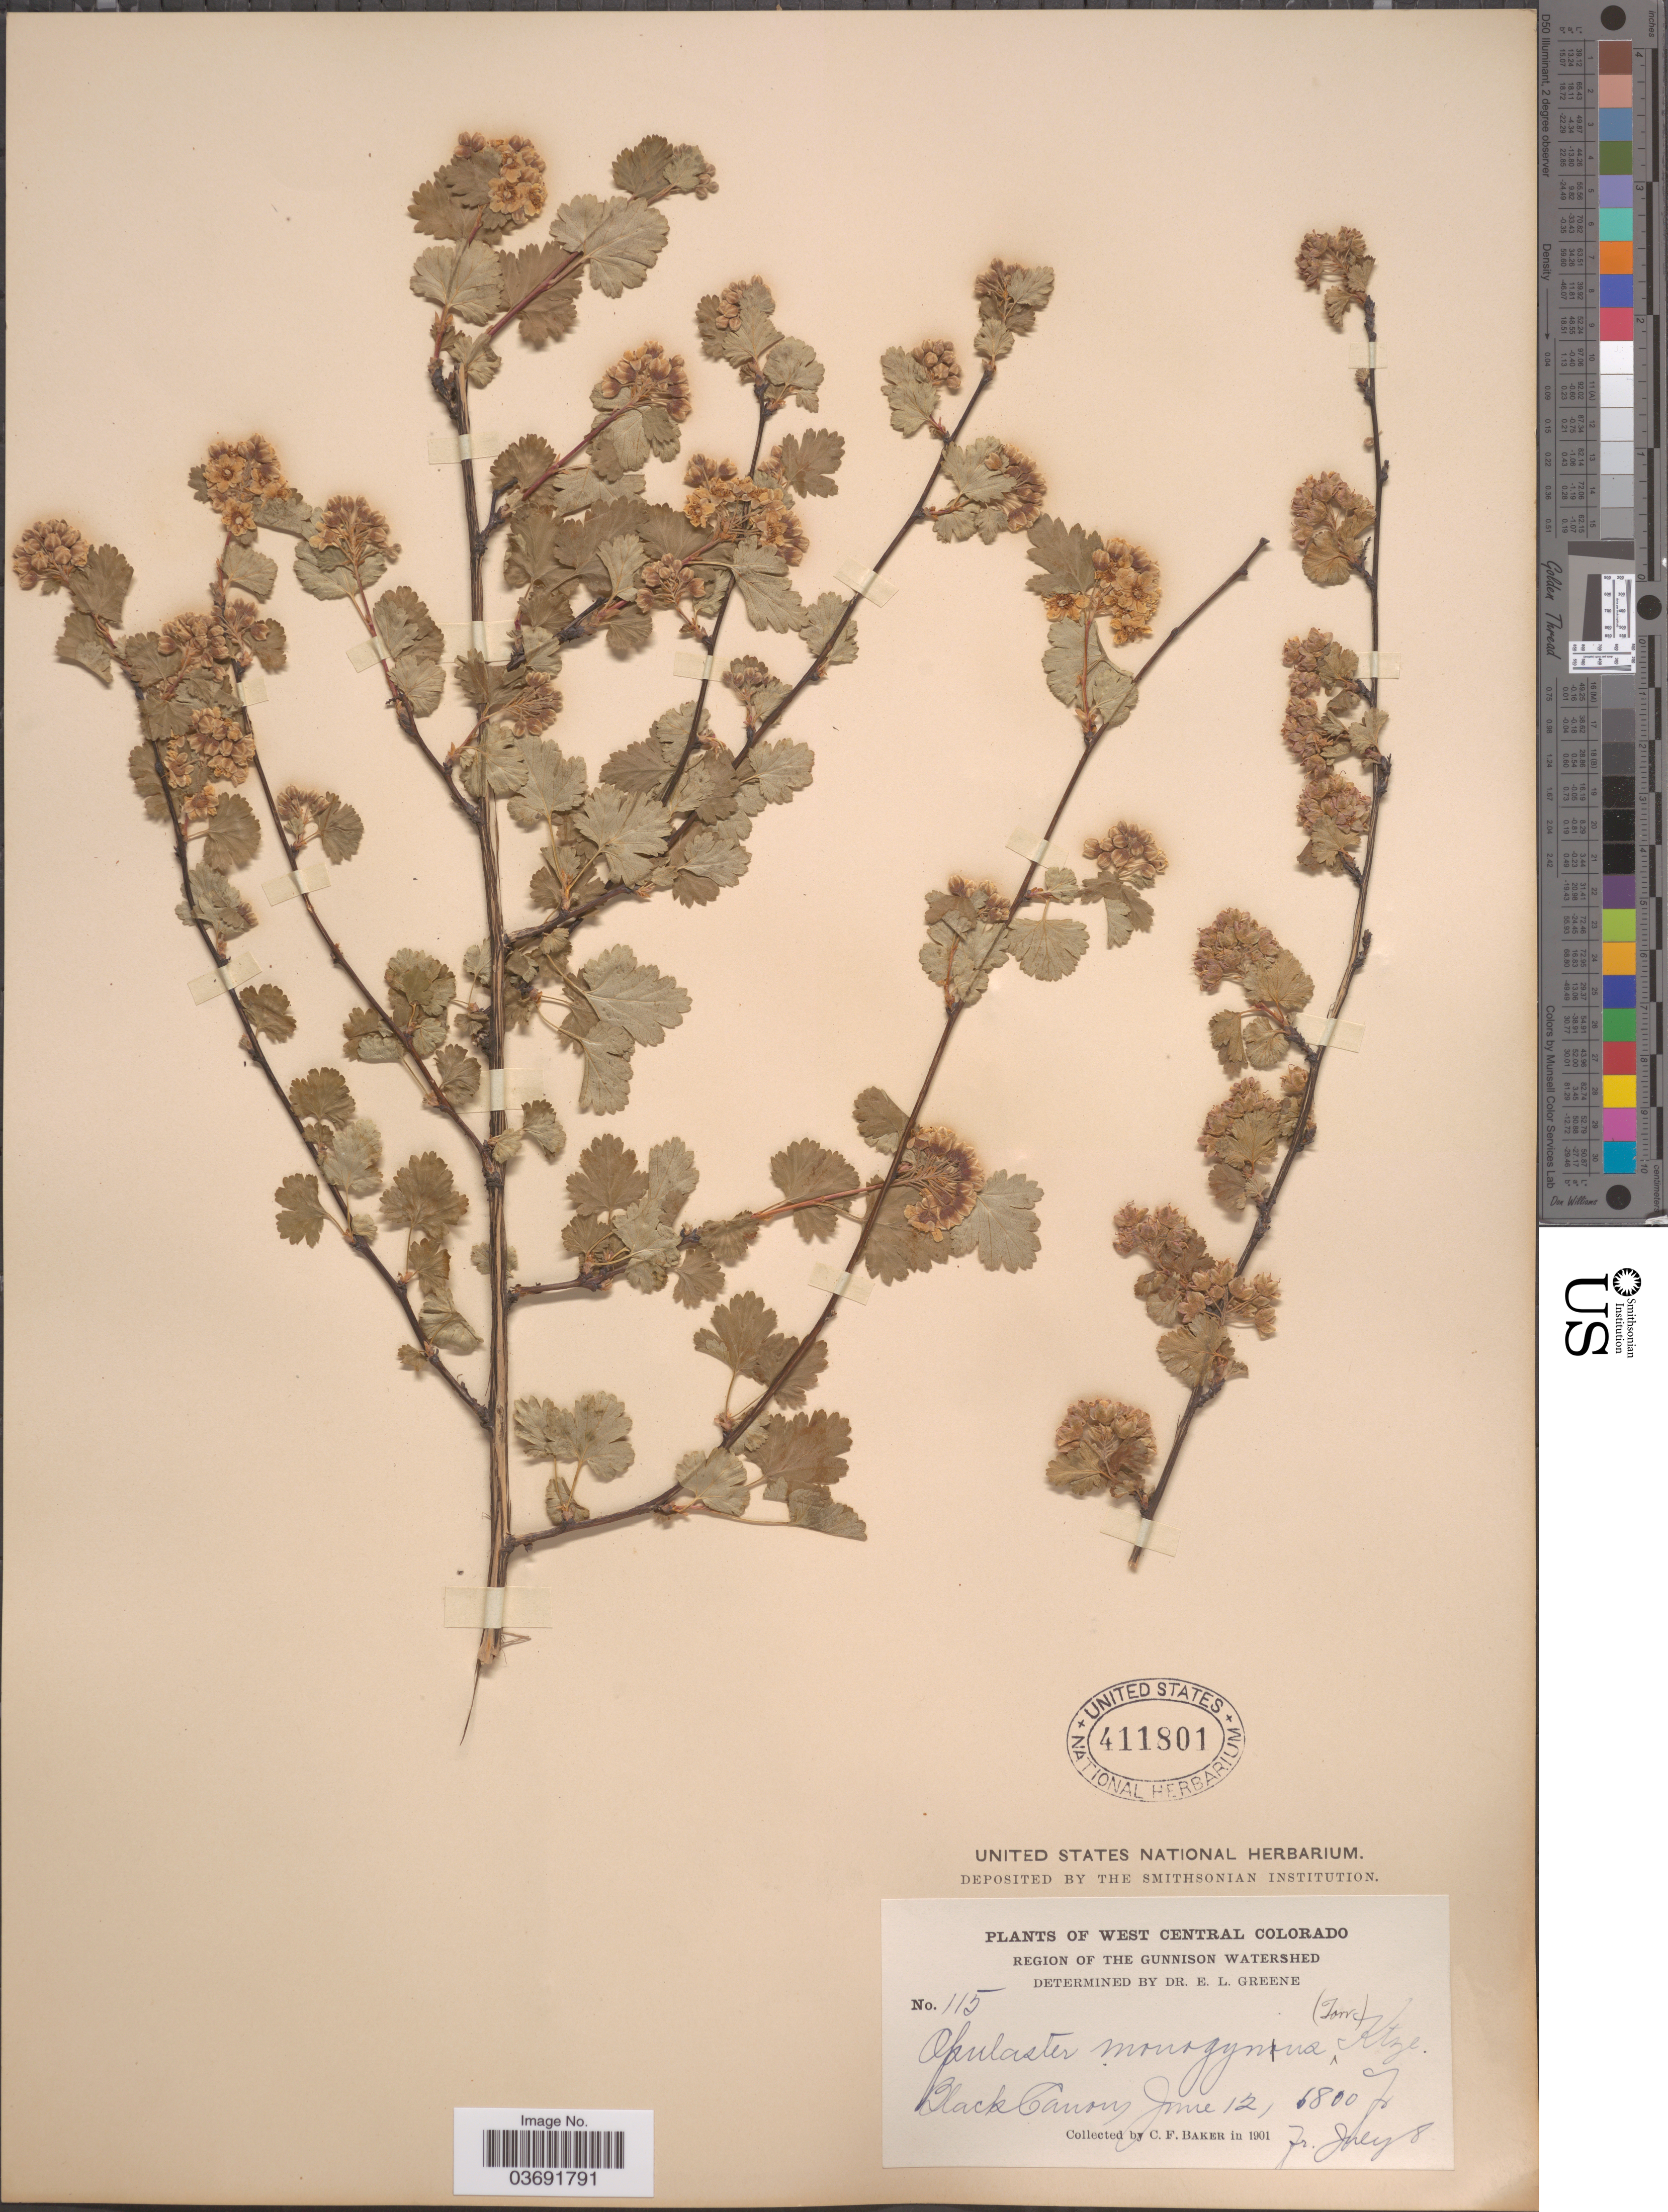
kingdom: Plantae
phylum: Tracheophyta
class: Magnoliopsida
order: Rosales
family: Rosaceae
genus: Physocarpus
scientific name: Physocarpus monogynus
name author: (Torr.) J.M. Coult.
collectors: C. F. Baker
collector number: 115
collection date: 1901-06-12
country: United States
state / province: Colorado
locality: West Central Colorado. Region of the Gunnison Watershed. Black Canons.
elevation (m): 2073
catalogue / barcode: US 411801